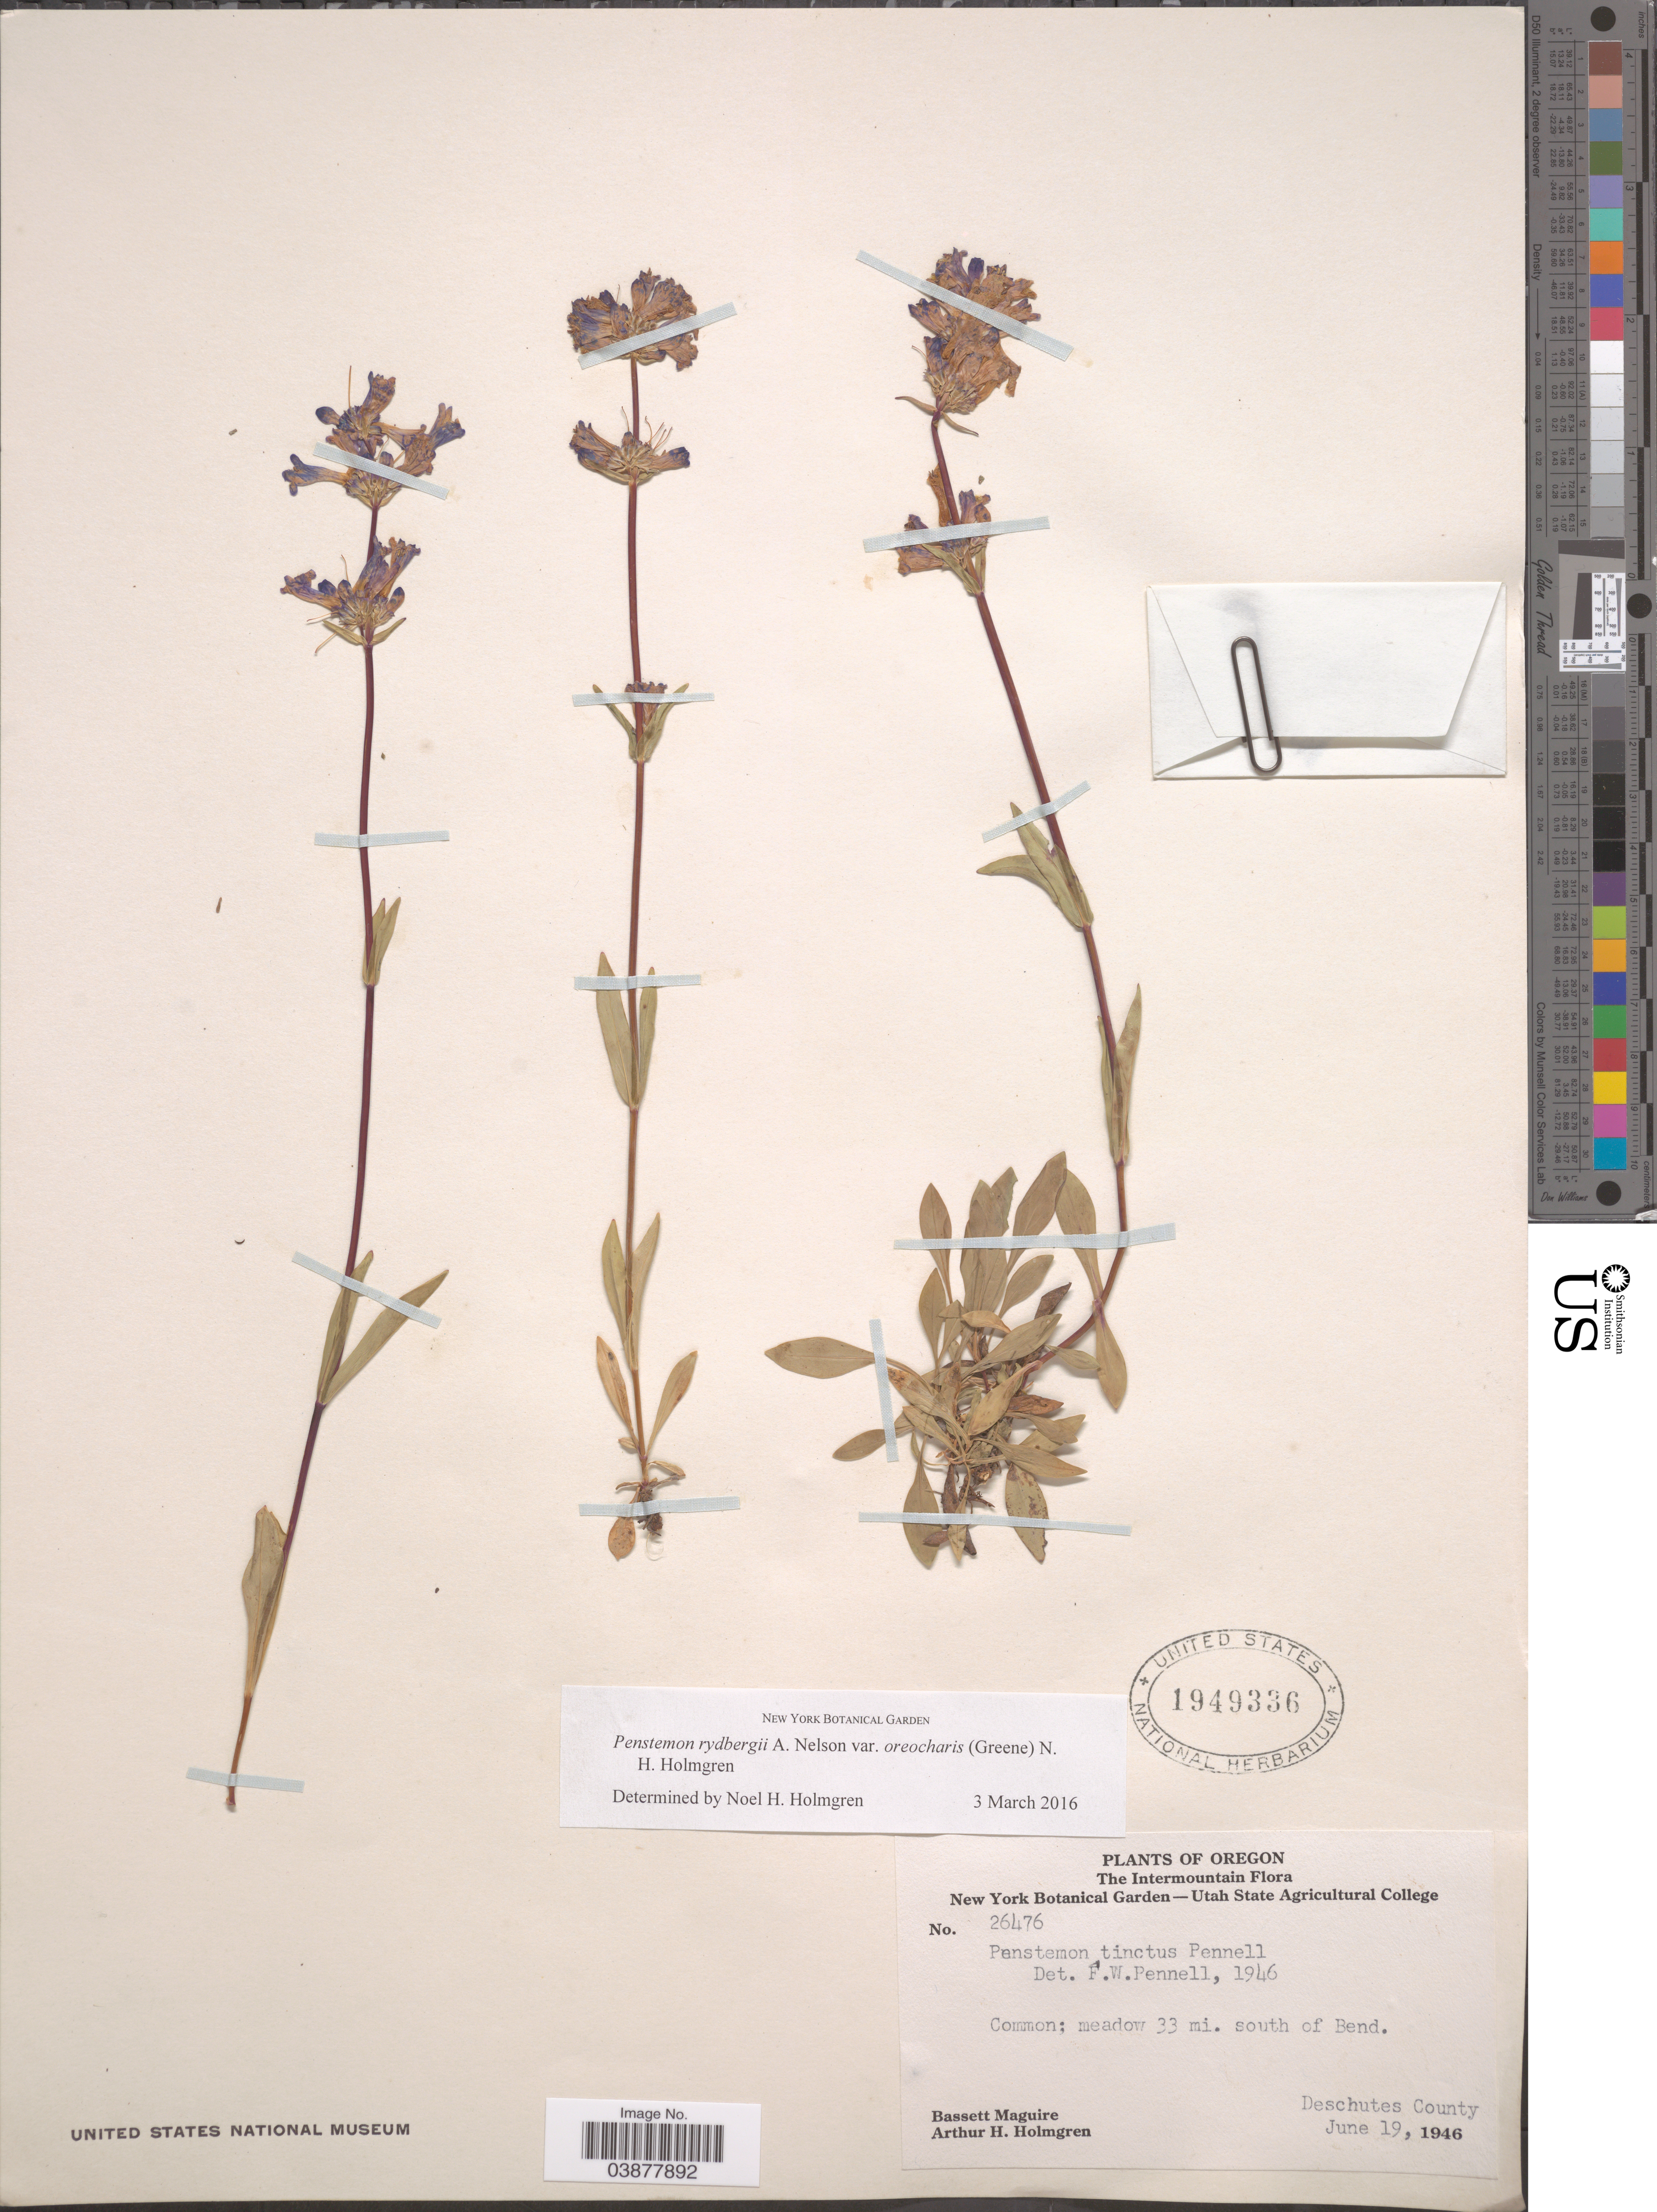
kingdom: Plantae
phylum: Tracheophyta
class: Magnoliopsida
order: Lamiales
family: Plantaginaceae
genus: Penstemon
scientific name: Penstemon rydbergii var. oreocharis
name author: (Greene) N.H. Holmgren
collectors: B. Maguire & A. H. Holmgren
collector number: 26476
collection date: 1946-06-19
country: United States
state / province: Oregon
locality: The Intermountain. Common; meadow 33 mi. south of Bend. Deschutes County.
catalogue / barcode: US 1949336